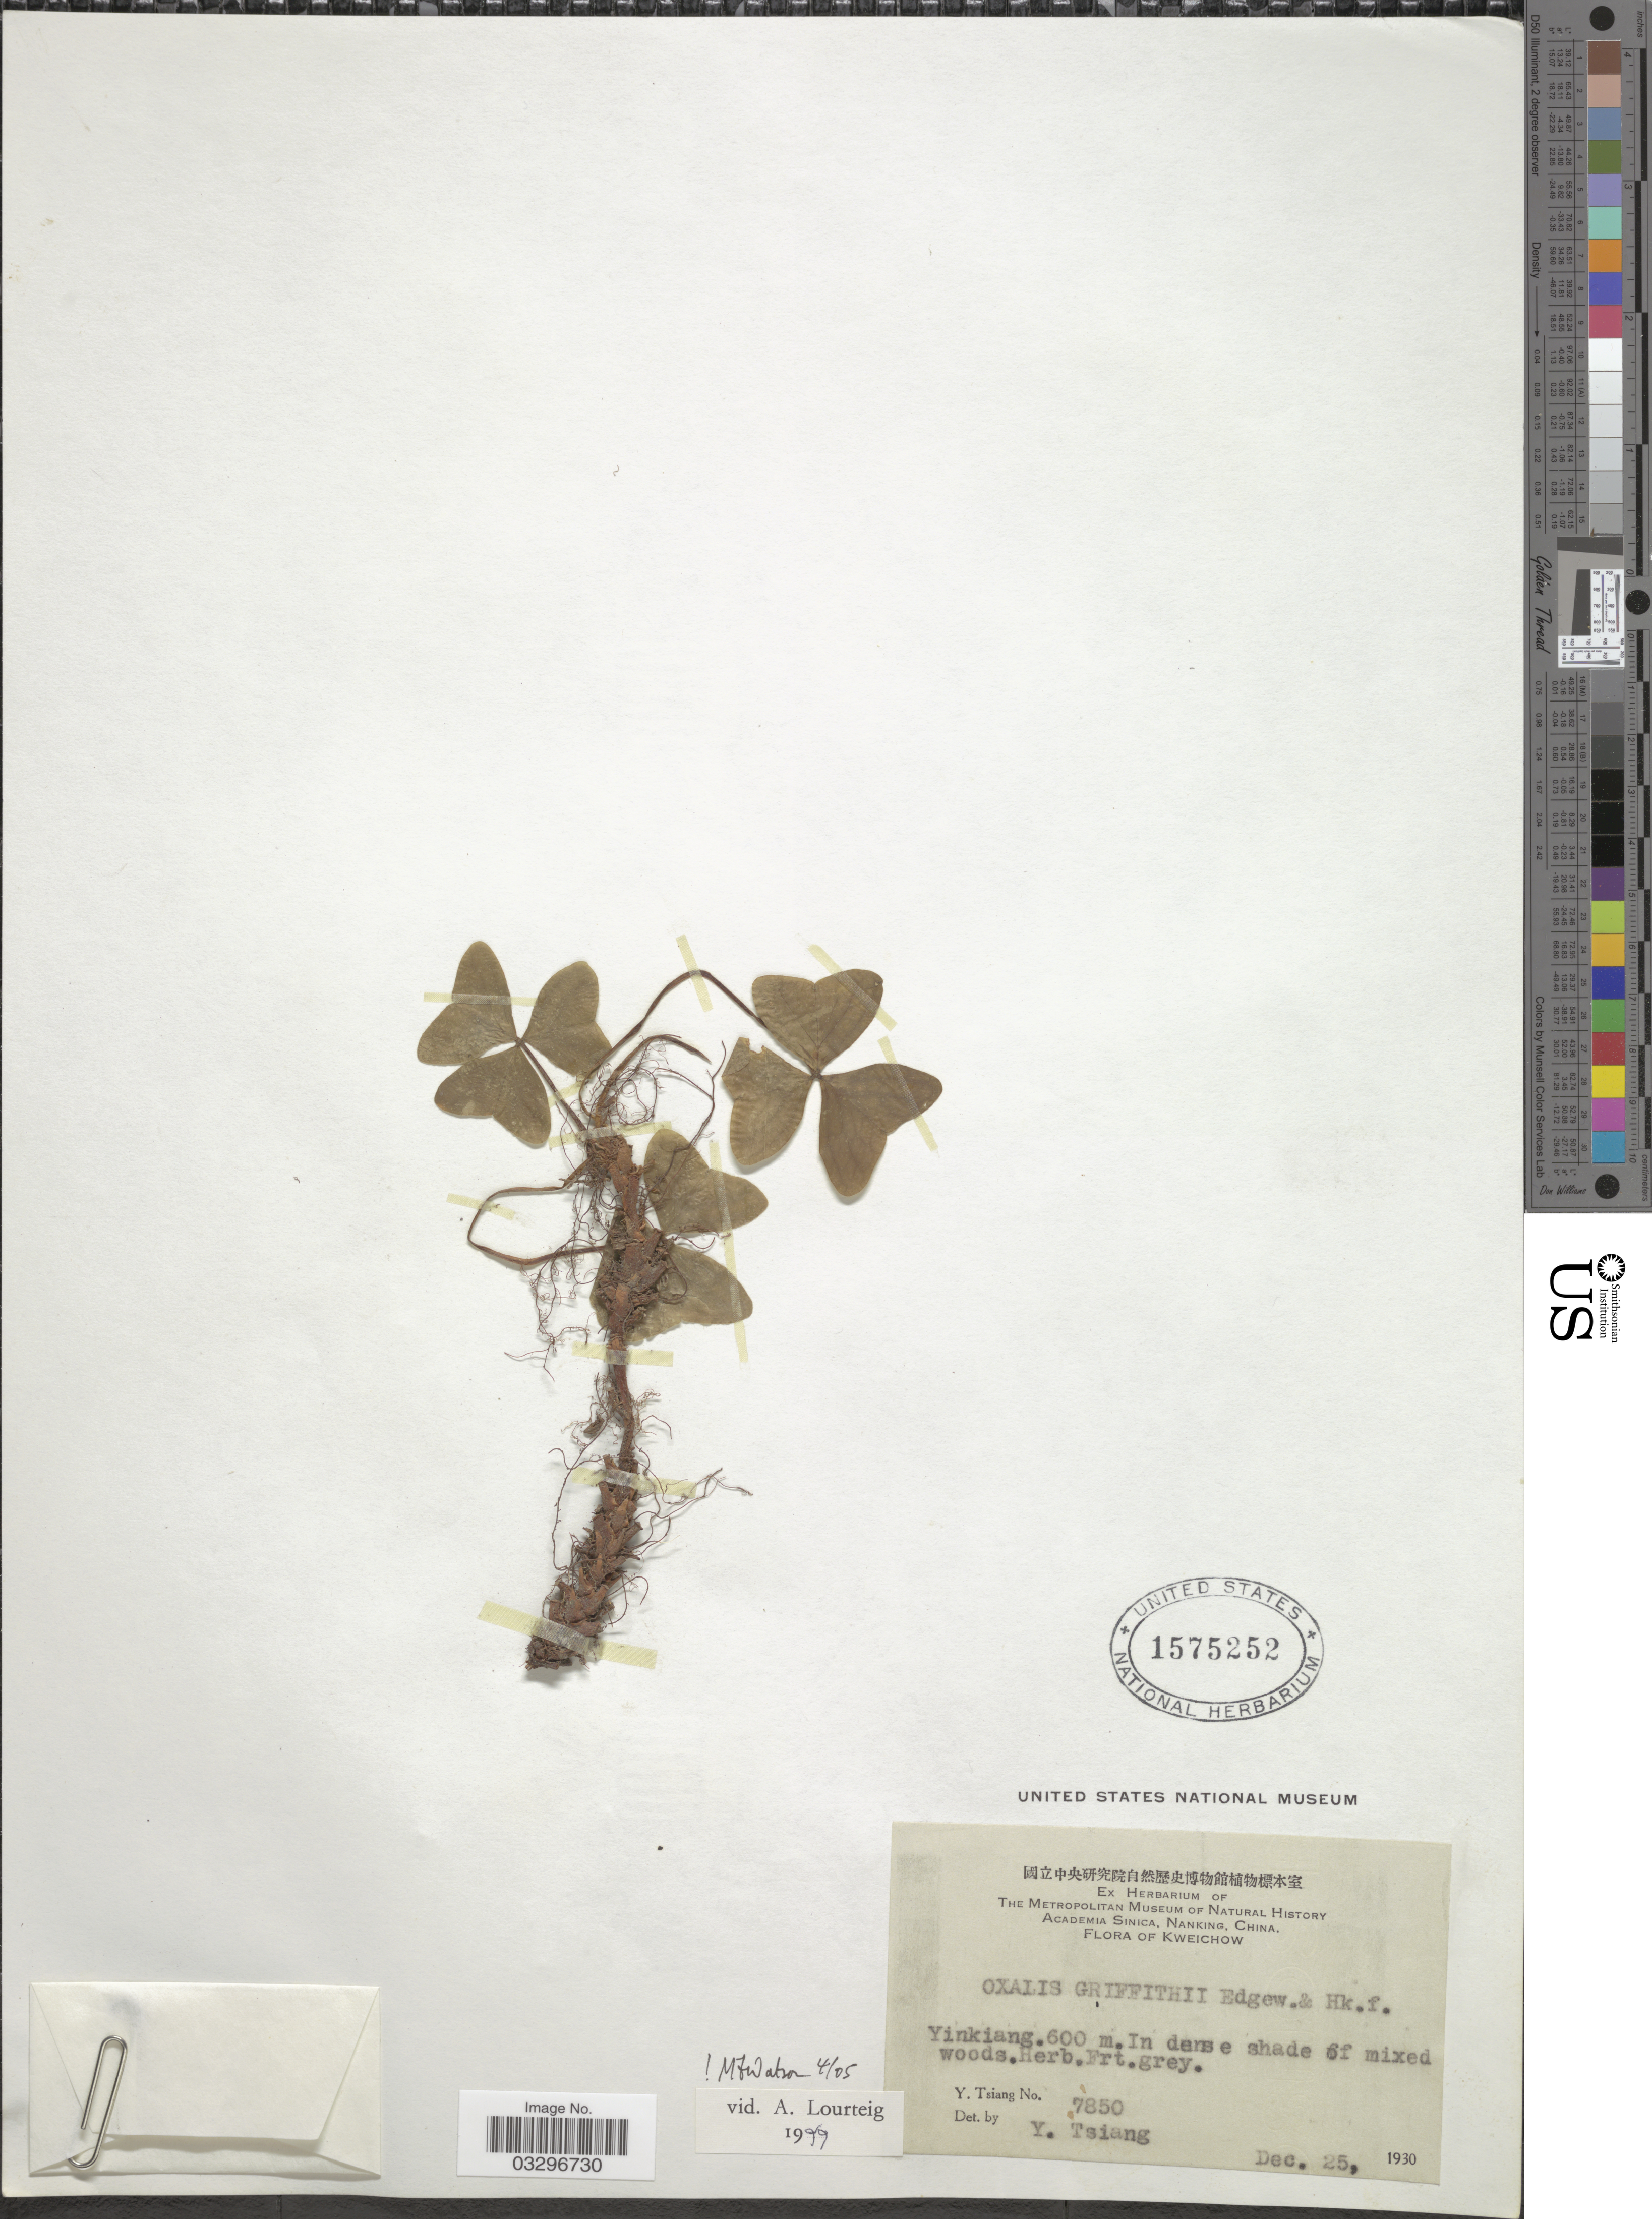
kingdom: Plantae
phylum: Tracheophyta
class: Magnoliopsida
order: Oxalidales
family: Oxalidaceae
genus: Oxalis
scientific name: Oxalis griffithii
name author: Edgew. & Hook. f.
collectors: Y. Tsiang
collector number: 7850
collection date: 1930-12-25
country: China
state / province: Guizhou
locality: Kweichow, Yinkiang.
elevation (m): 600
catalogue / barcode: US 1575252